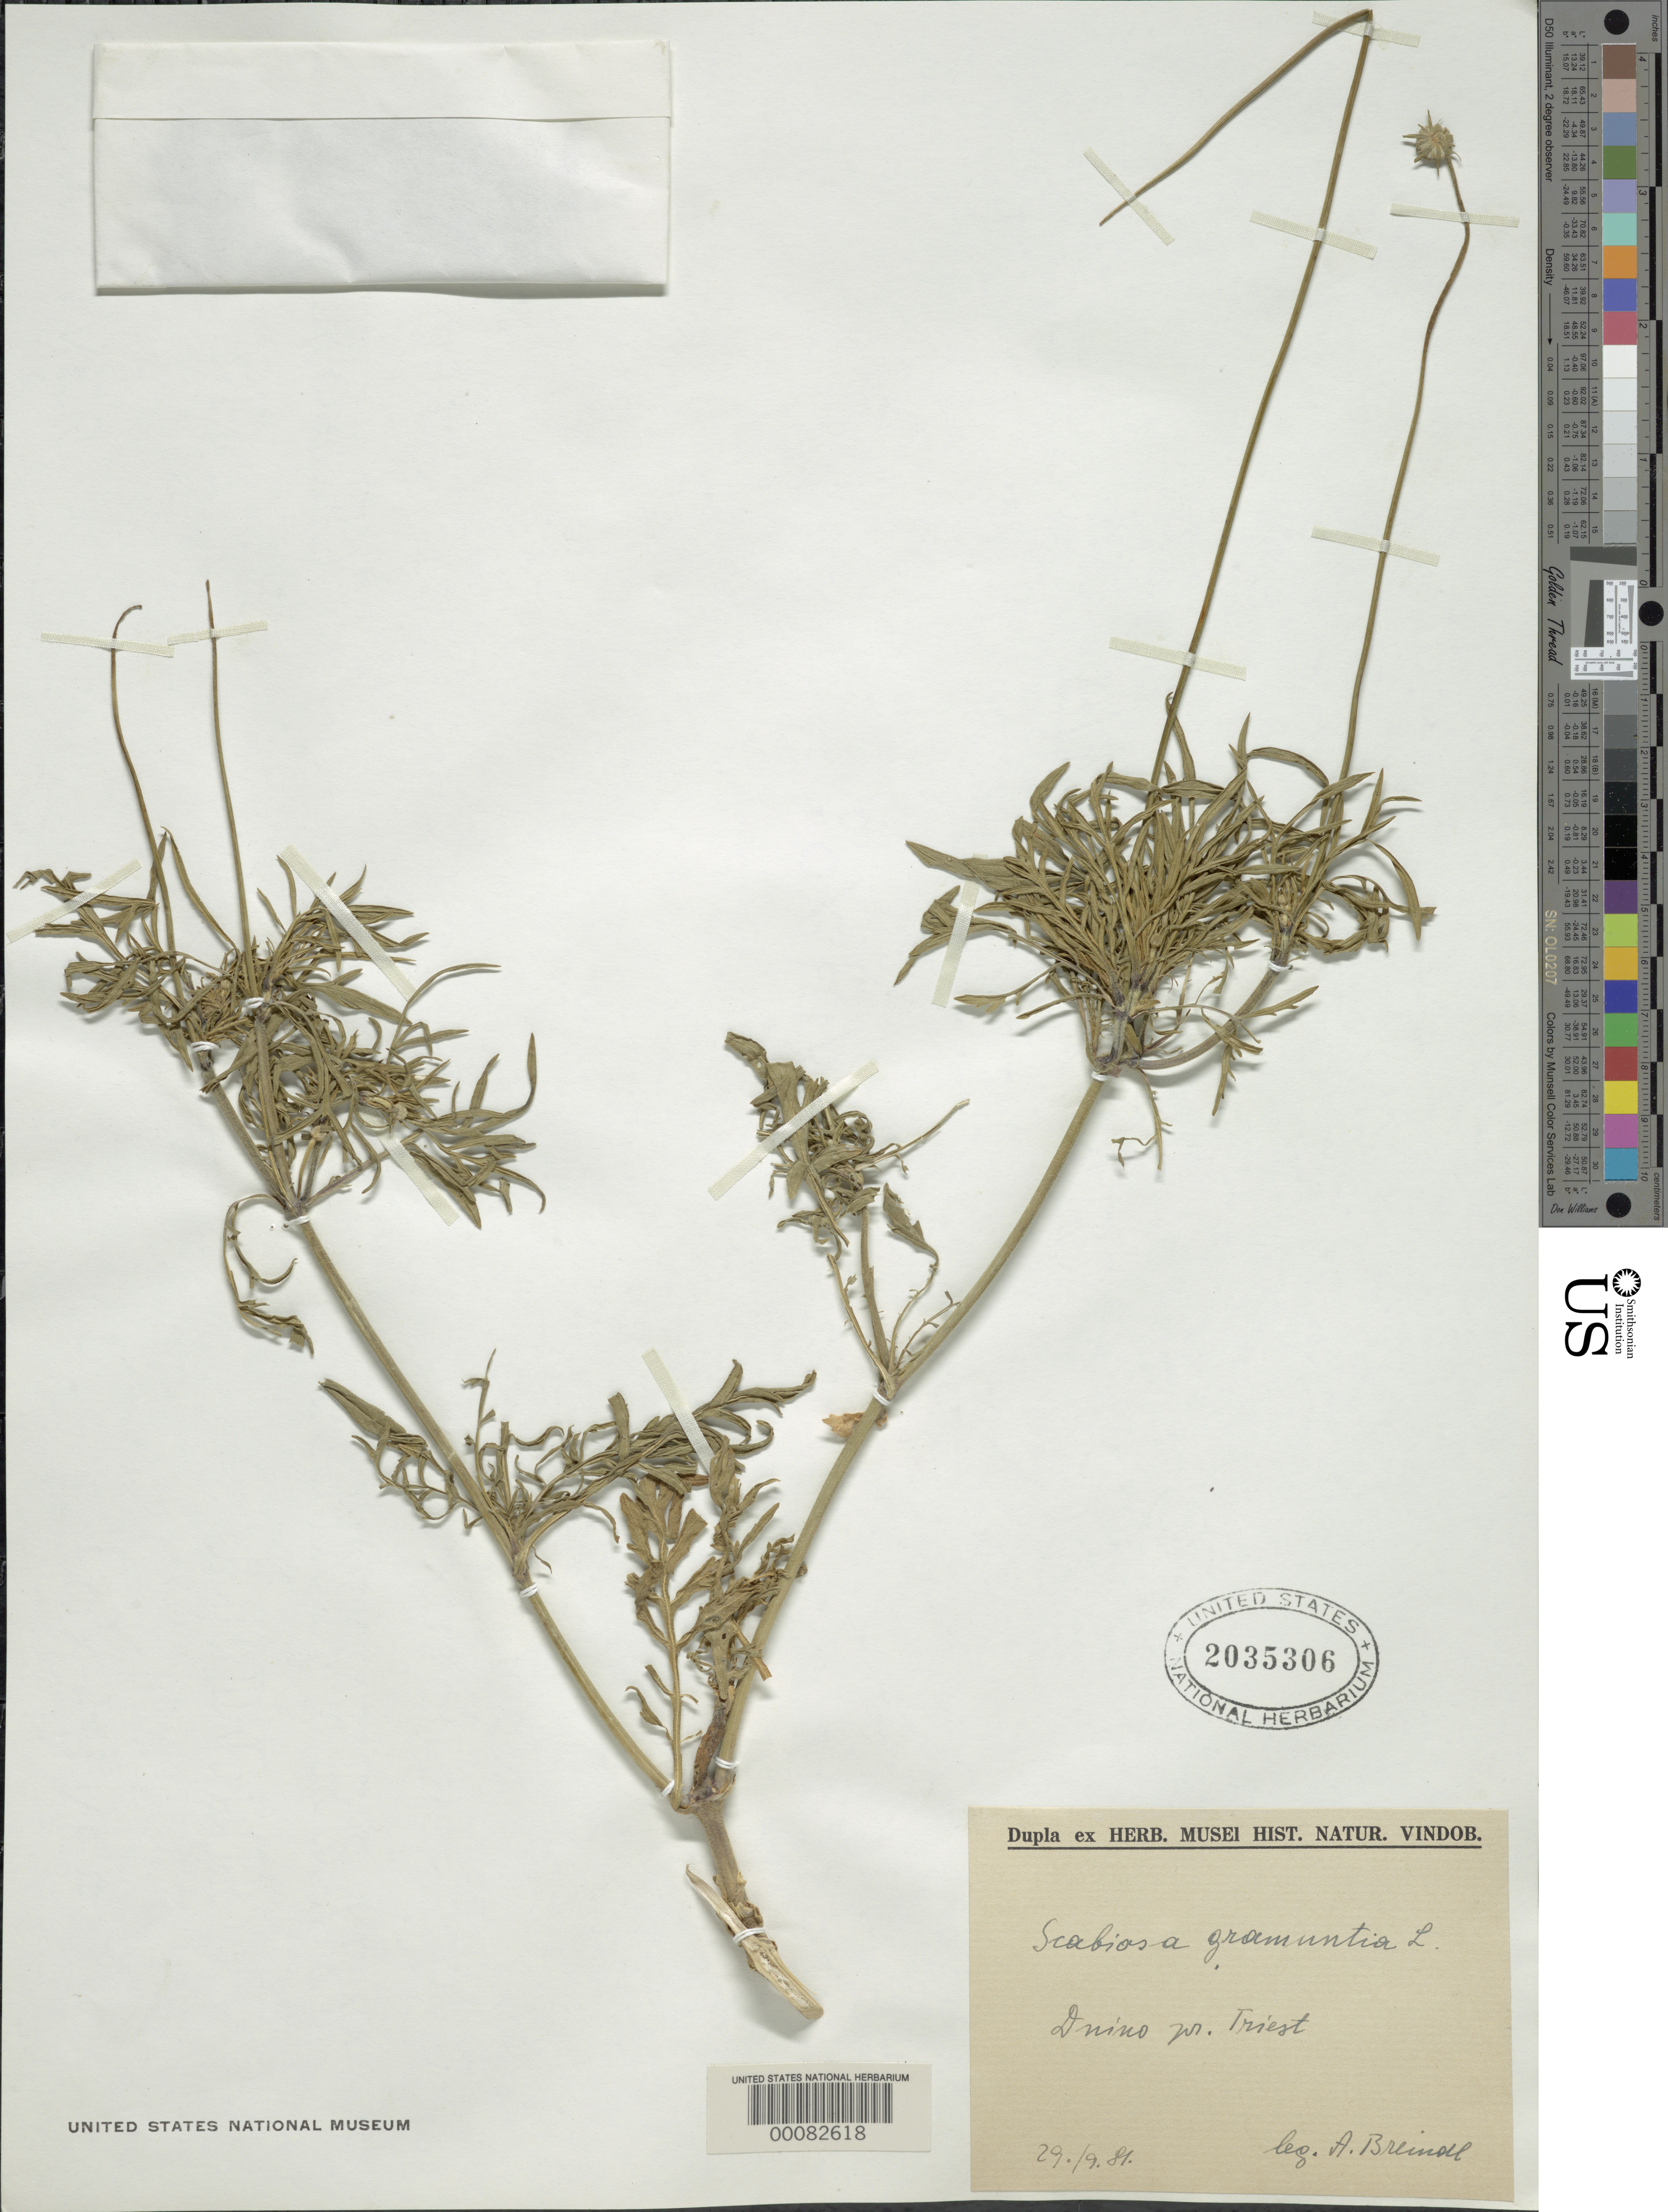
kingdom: Plantae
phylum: Tracheophyta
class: Magnoliopsida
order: Dipsacales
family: Caprifoliaceae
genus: Scabiosa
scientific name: Scabiosa gramuntia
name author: L.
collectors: A. Breindl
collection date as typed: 29 Sep 1881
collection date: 1881-09-29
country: Italy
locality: Triest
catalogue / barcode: US 2035306